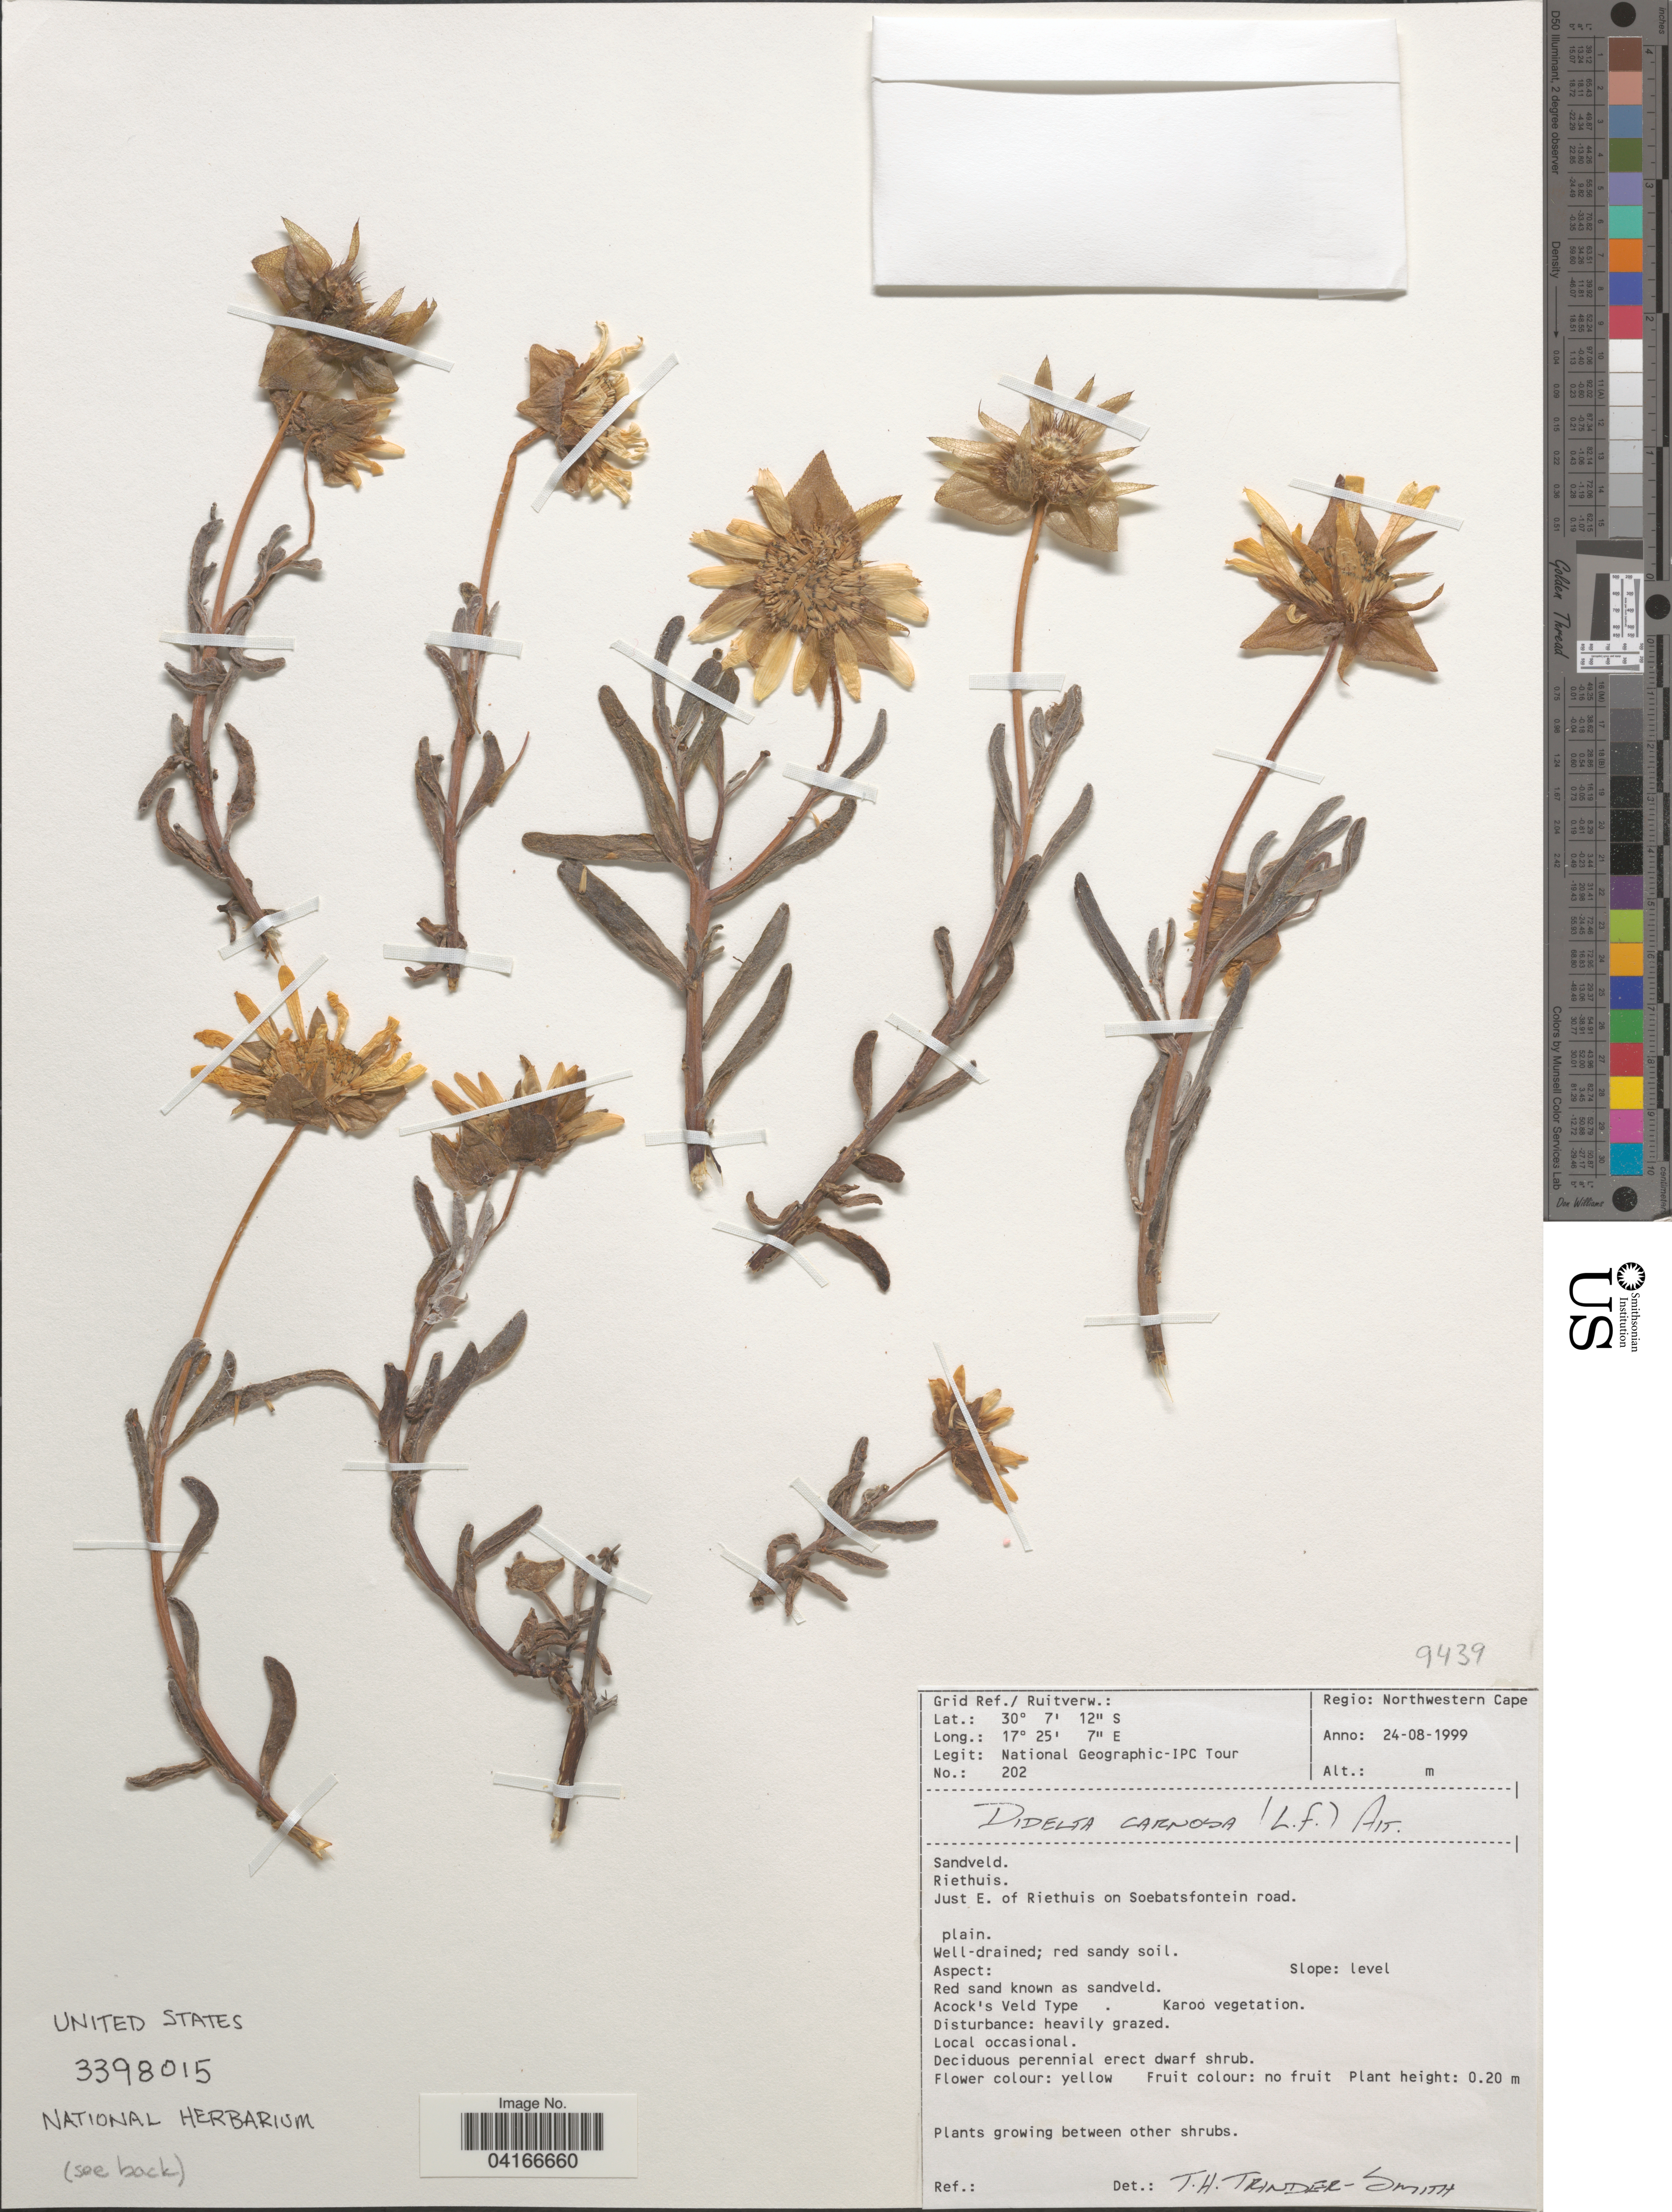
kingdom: Plantae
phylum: Tracheophyta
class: Magnoliopsida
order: Asterales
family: Asteraceae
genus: Didelta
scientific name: Didelta carnosa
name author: (L. f.) Aiton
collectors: National Geographic IPC T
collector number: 202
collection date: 1999-08-24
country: South Africa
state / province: North West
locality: Regio: Northwestern Cape. Sandveld. Riethuis. Just E. of Riethuis on Soebatsfontein road.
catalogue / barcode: US 3398015